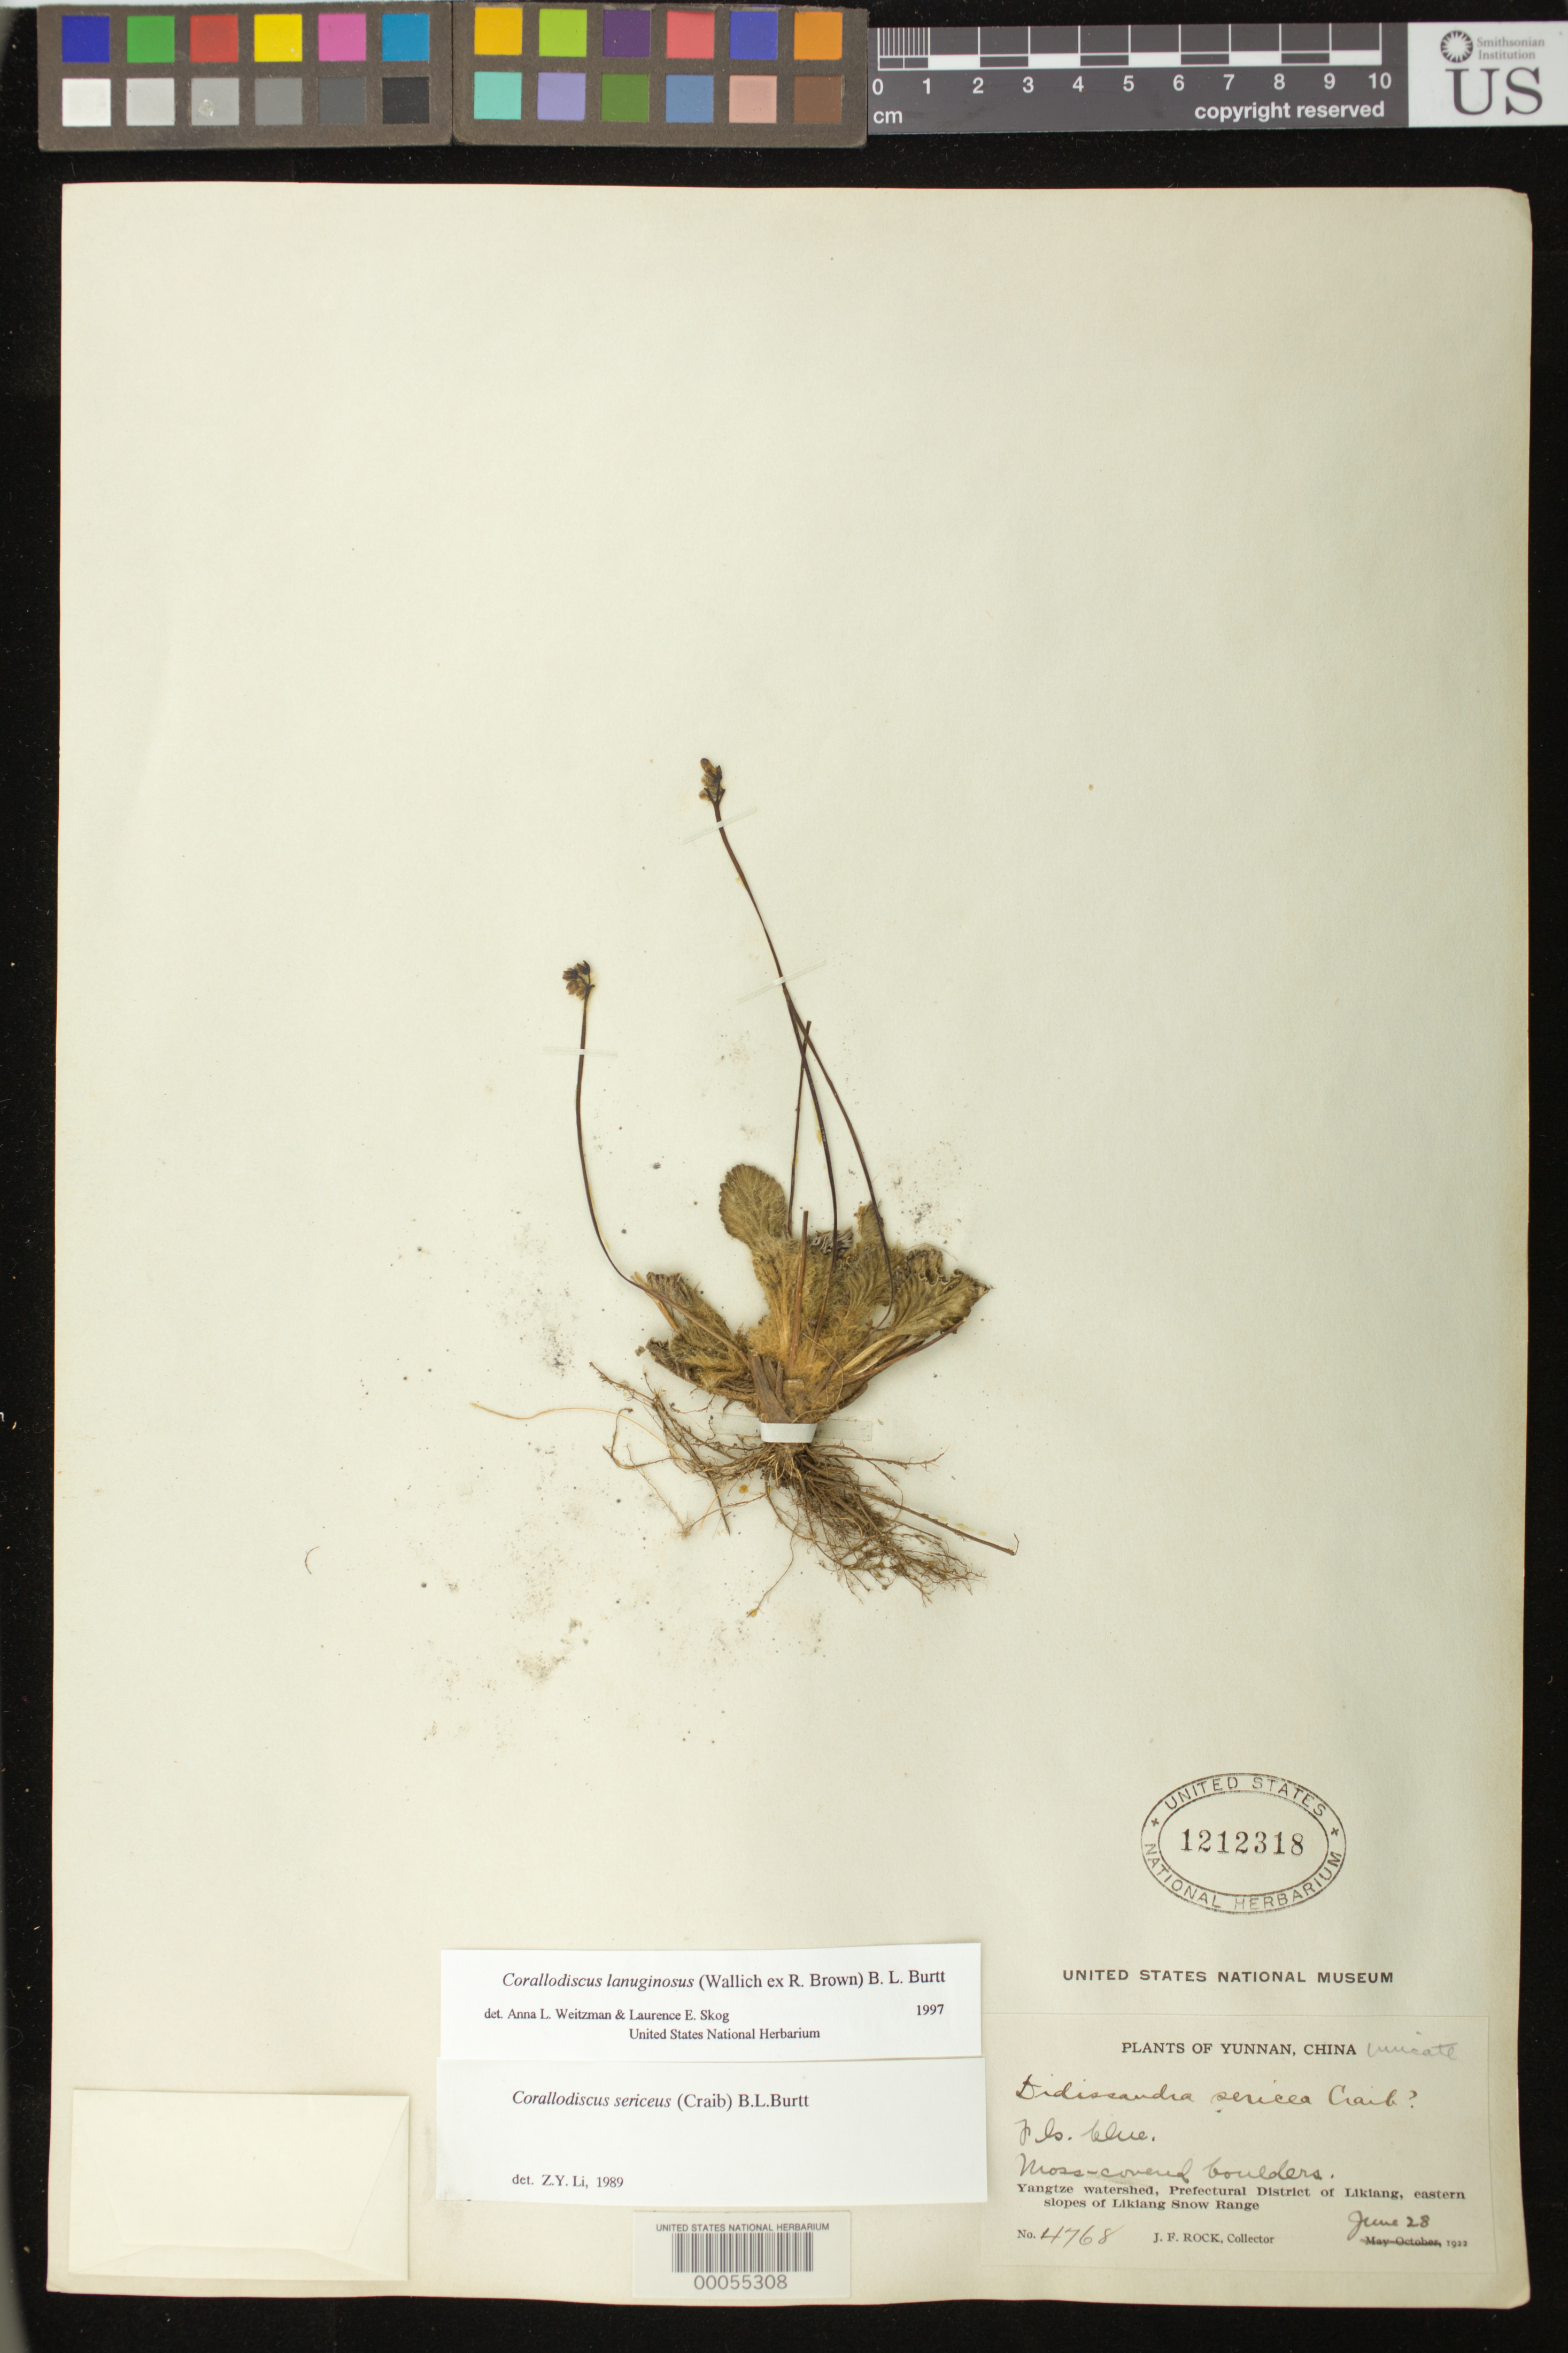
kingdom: Plantae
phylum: Tracheophyta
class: Magnoliopsida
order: Lamiales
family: Gesneriaceae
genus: Corallodiscus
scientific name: Corallodiscus sericeus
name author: (Craib) B.L. Burtt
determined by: Li, Z. Y.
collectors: J. F. Rock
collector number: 4768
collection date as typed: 28 Jun 1922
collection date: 1922-06-28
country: China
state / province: Yunnan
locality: Likiang dist., Yangtze watershed, eastern slopes of likiang snow range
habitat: Moss covered boulders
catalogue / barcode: US 1212318